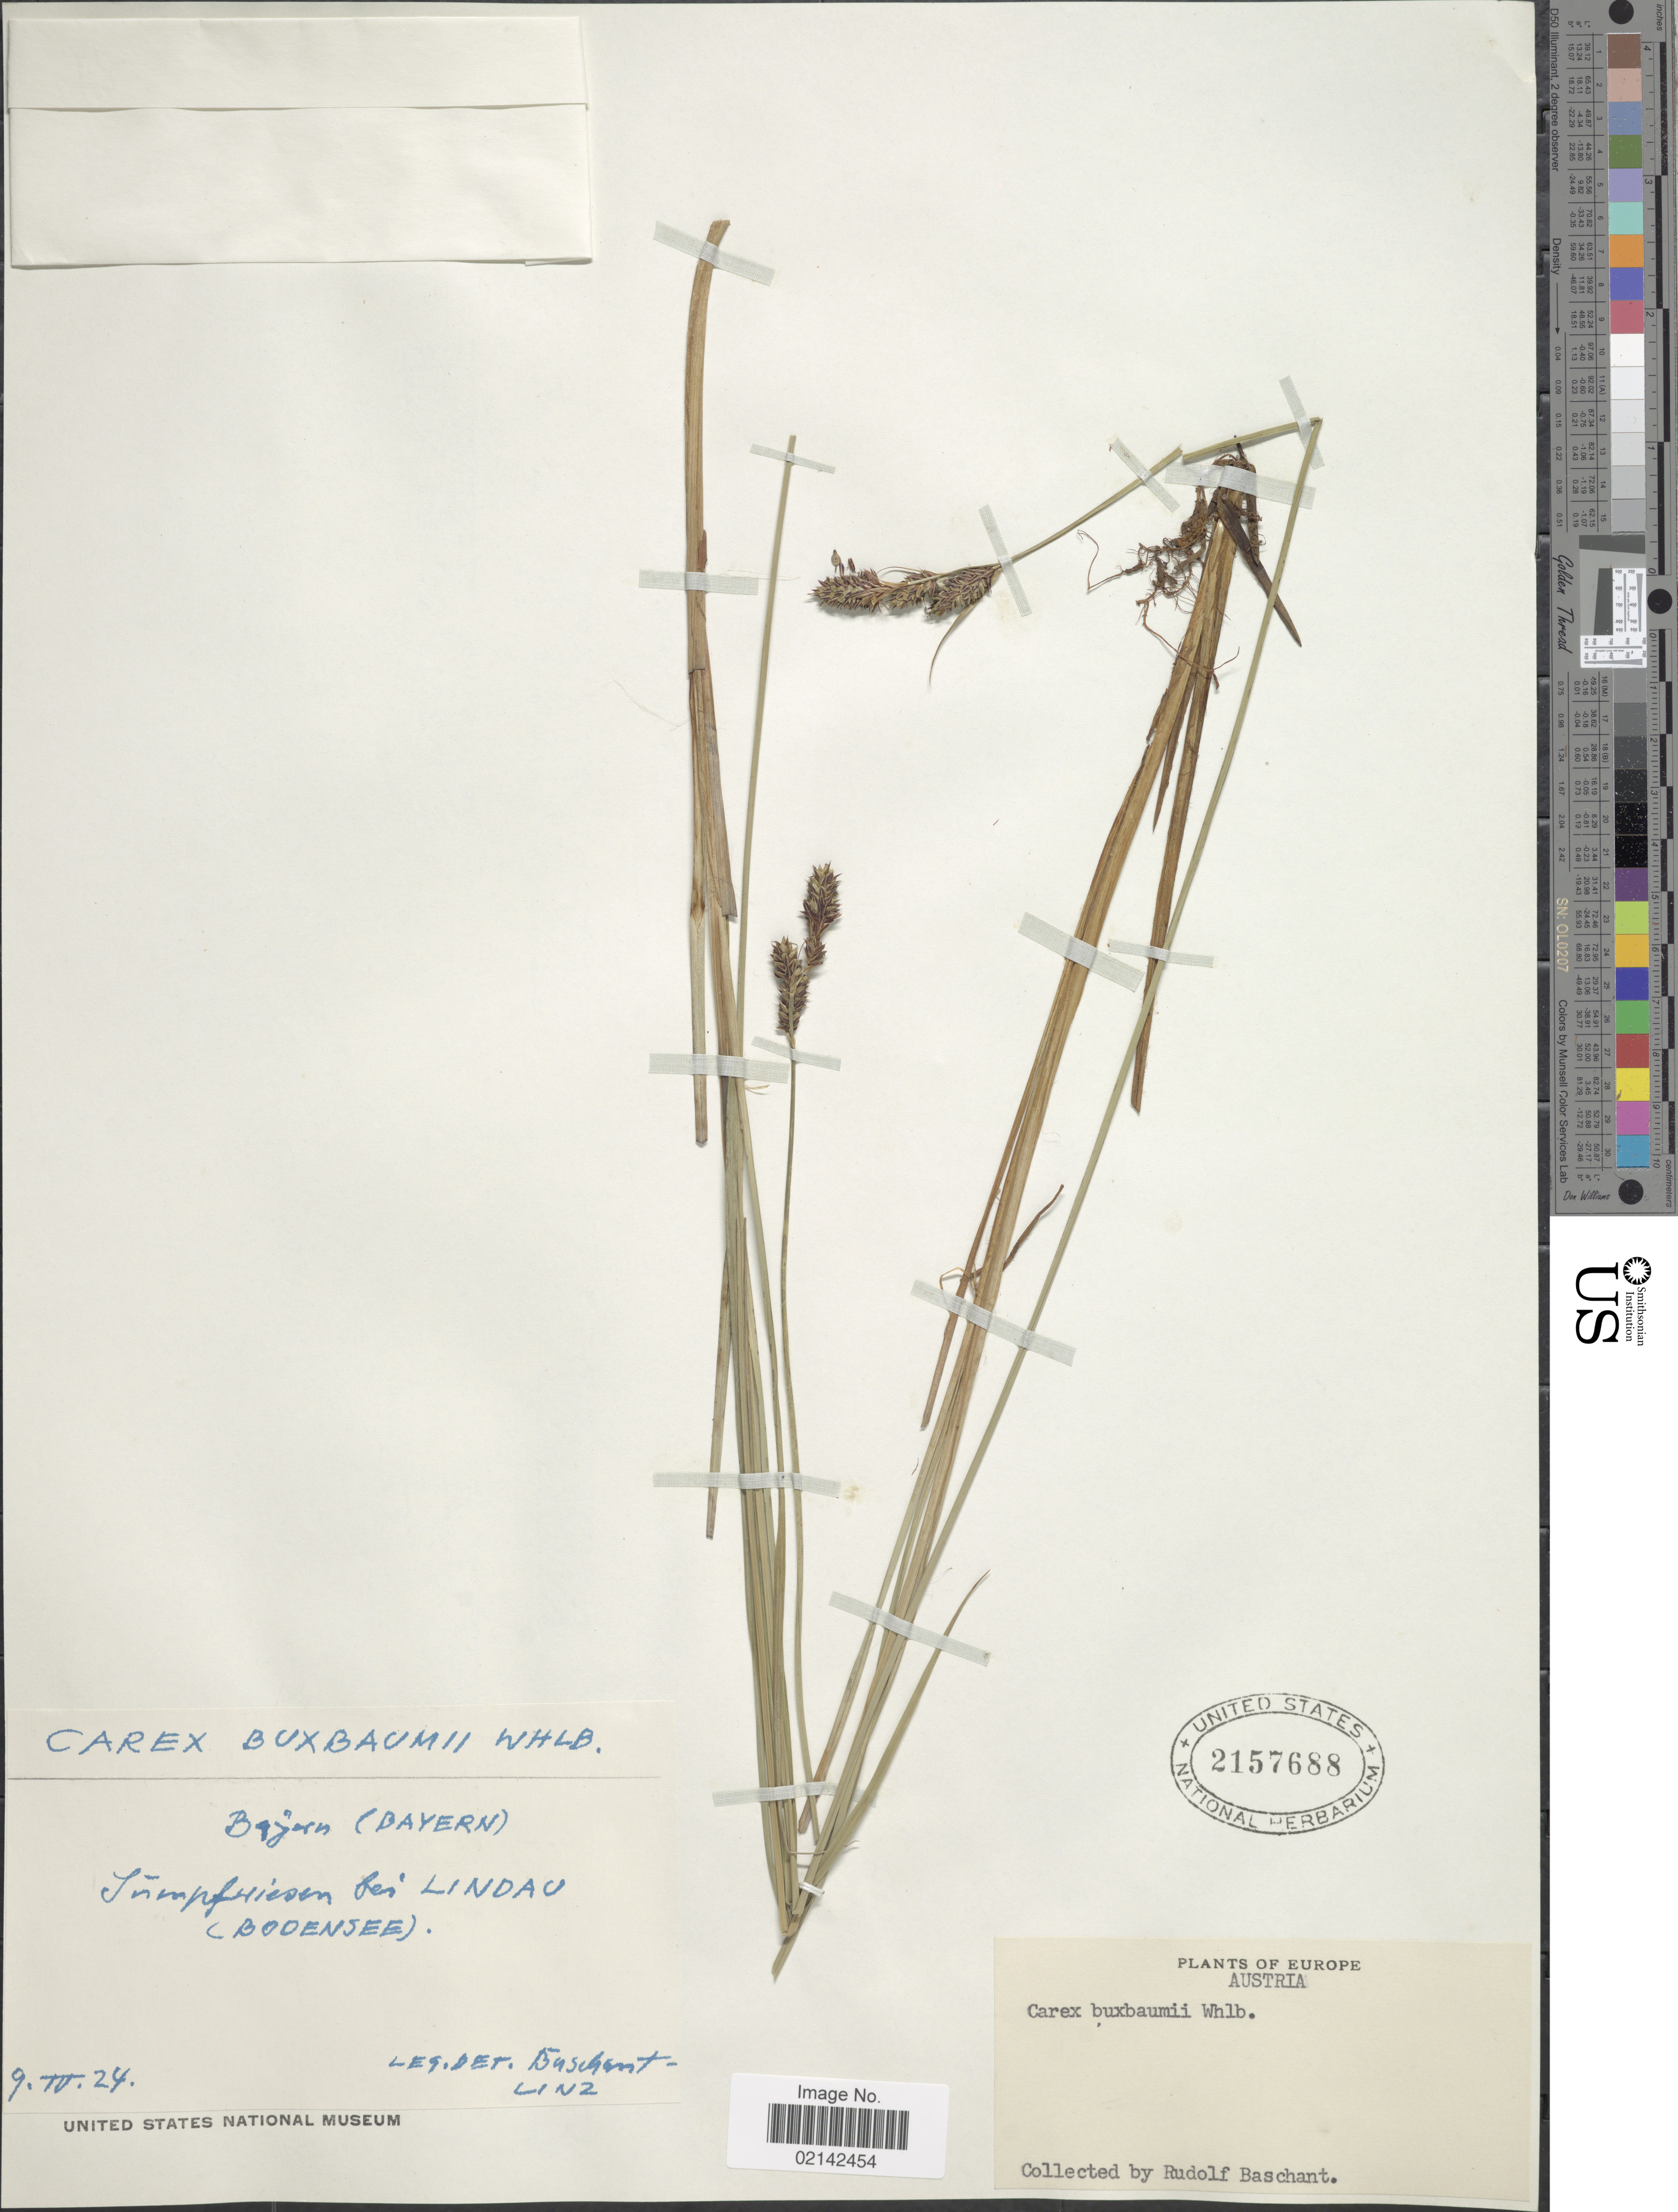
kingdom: Plantae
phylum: Tracheophyta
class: Liliopsida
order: Poales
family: Cyperaceae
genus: Carex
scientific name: Carex buxbaumii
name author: Wahlenb.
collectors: R. Baschant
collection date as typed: Transcribed d/m/y: 9/4/24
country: Austria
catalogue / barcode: US 2157688